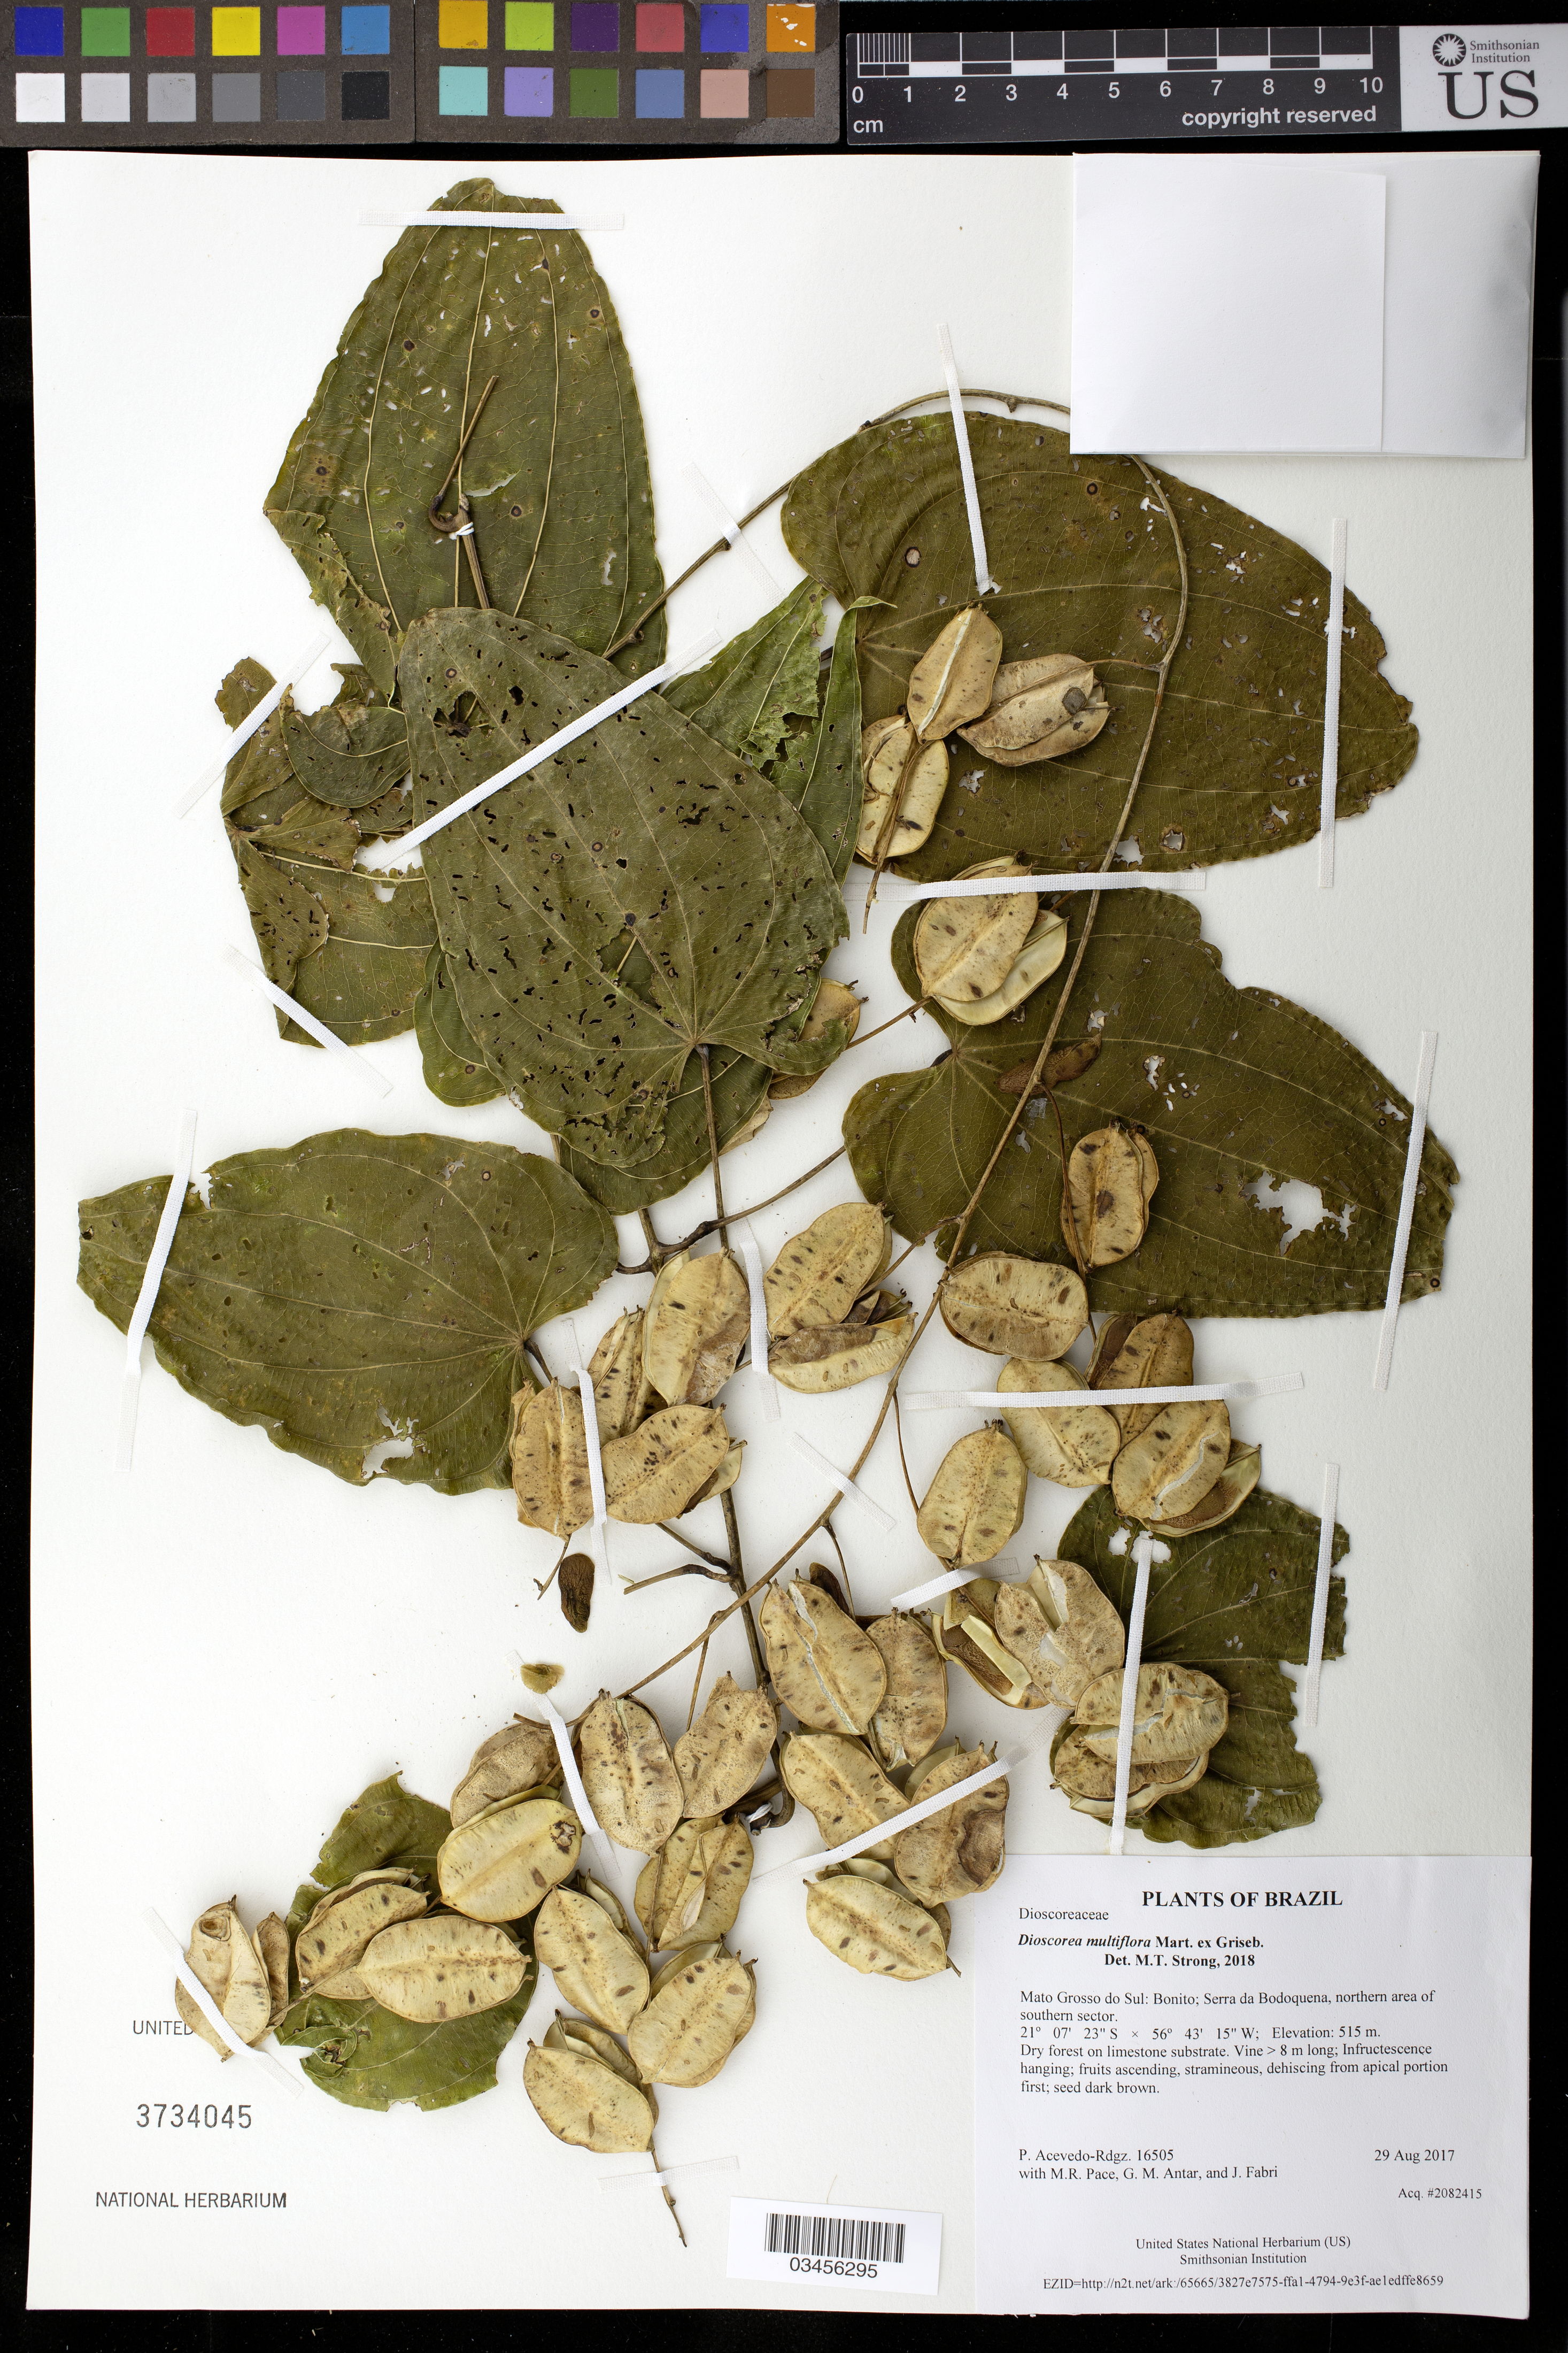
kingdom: Plantae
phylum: Tracheophyta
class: Liliopsida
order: Dioscoreales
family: Dioscoreaceae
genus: Dioscorea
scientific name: Dioscorea multiflora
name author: Mart. ex Griseb.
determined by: Strong, Mark T., (BOT), Smithsonian Institution - National Museum of Natural History (UNITED STATES)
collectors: P. Acevedo-Rodr., M. R. Pace, G. M. Antar & J. Fabri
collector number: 16505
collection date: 2017-08-29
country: Brazil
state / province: Mato Grosso do Sul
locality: Bonito; Serra da Bodoquena, northern area of southern sector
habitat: Dry forest on limestone substrate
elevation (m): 515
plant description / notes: US, MO, NY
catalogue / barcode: US 3734045